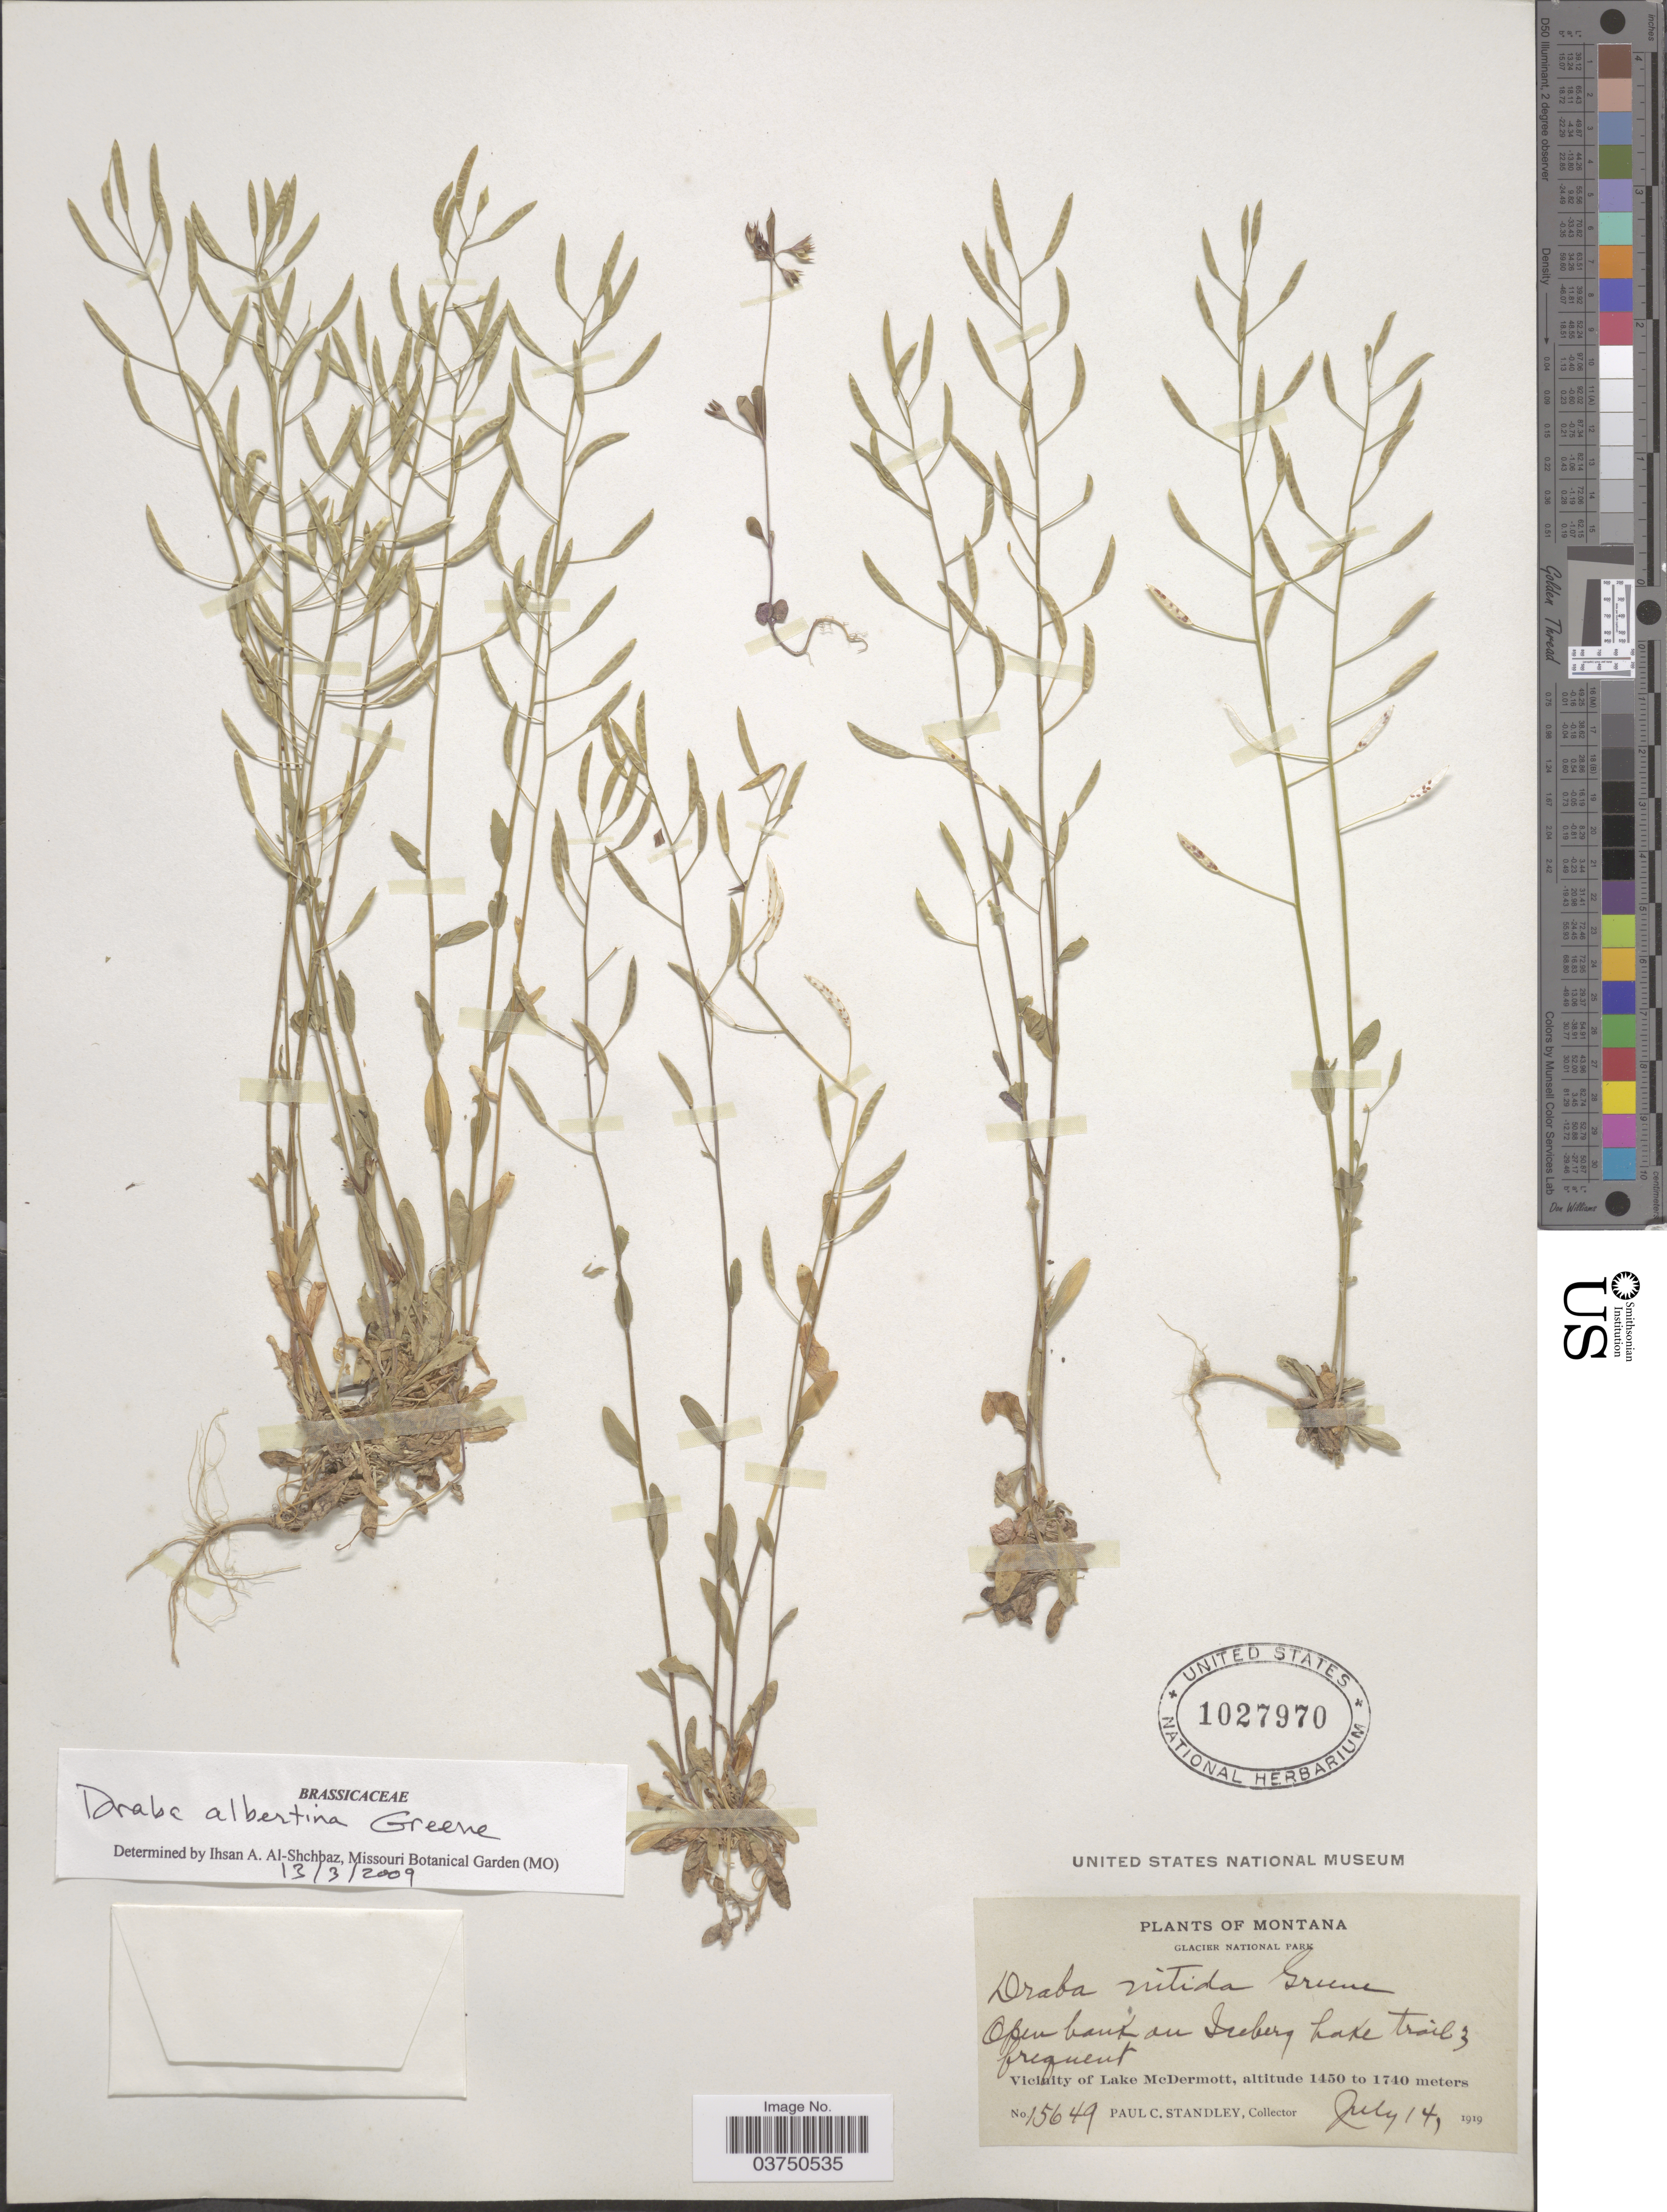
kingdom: Plantae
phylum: Tracheophyta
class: Magnoliopsida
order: Brassicales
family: Brassicaceae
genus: Draba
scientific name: Draba albertina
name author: Greene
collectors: P. C. Standley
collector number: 15649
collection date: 1919-07-14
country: United States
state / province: Montana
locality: Glacier National Park. Open bank on Iceberg Lake trail. Vicinity of Lake McDermott.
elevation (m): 1450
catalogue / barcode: US 1027970